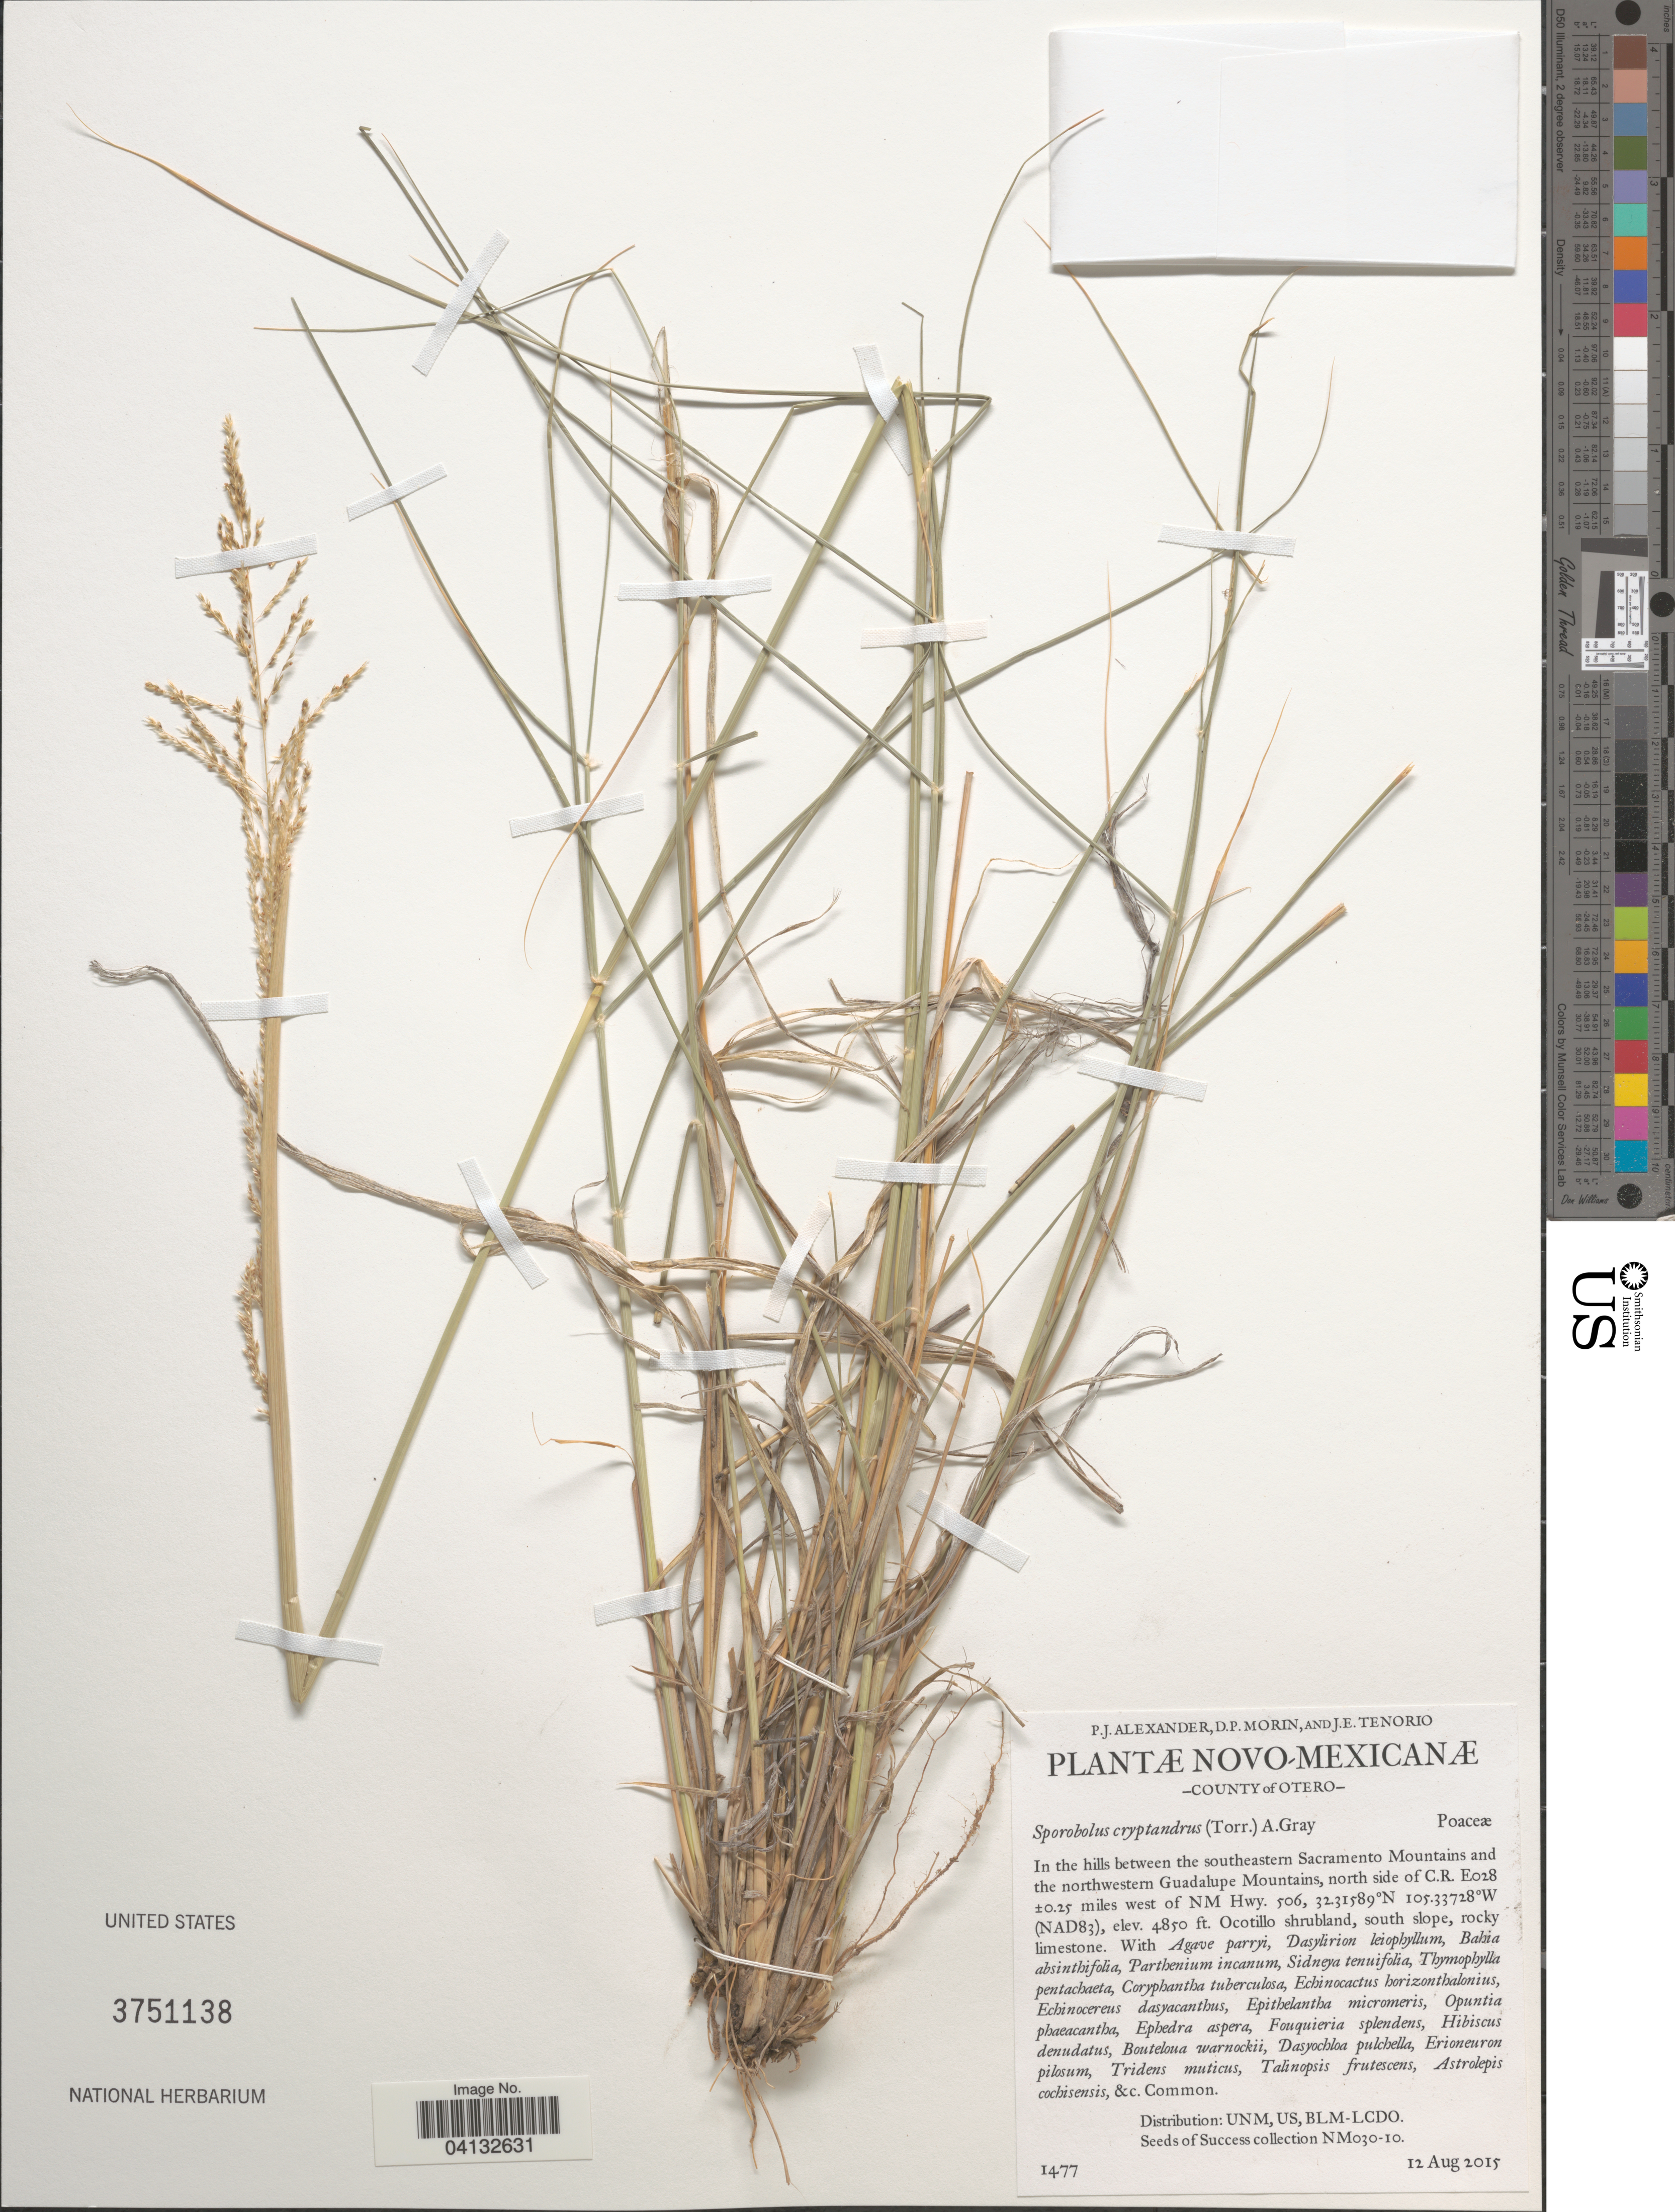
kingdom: Plantae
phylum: Tracheophyta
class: Liliopsida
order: Poales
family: Poaceae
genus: Sporobolus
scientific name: Sporobolus cryptandrus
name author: (Torr.) A. Gray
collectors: P. Alexander, D. Morin & J. Tenorio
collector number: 1477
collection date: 2015-08-12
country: United States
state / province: New Mexico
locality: County of Otero. In the hills between the southeastern Sacramento Mountains and the northwestern Guadalupe Mountains, north side of C.R. E028 ±0.25 miles west of NM Hwy. 506.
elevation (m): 1478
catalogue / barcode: US 3751138